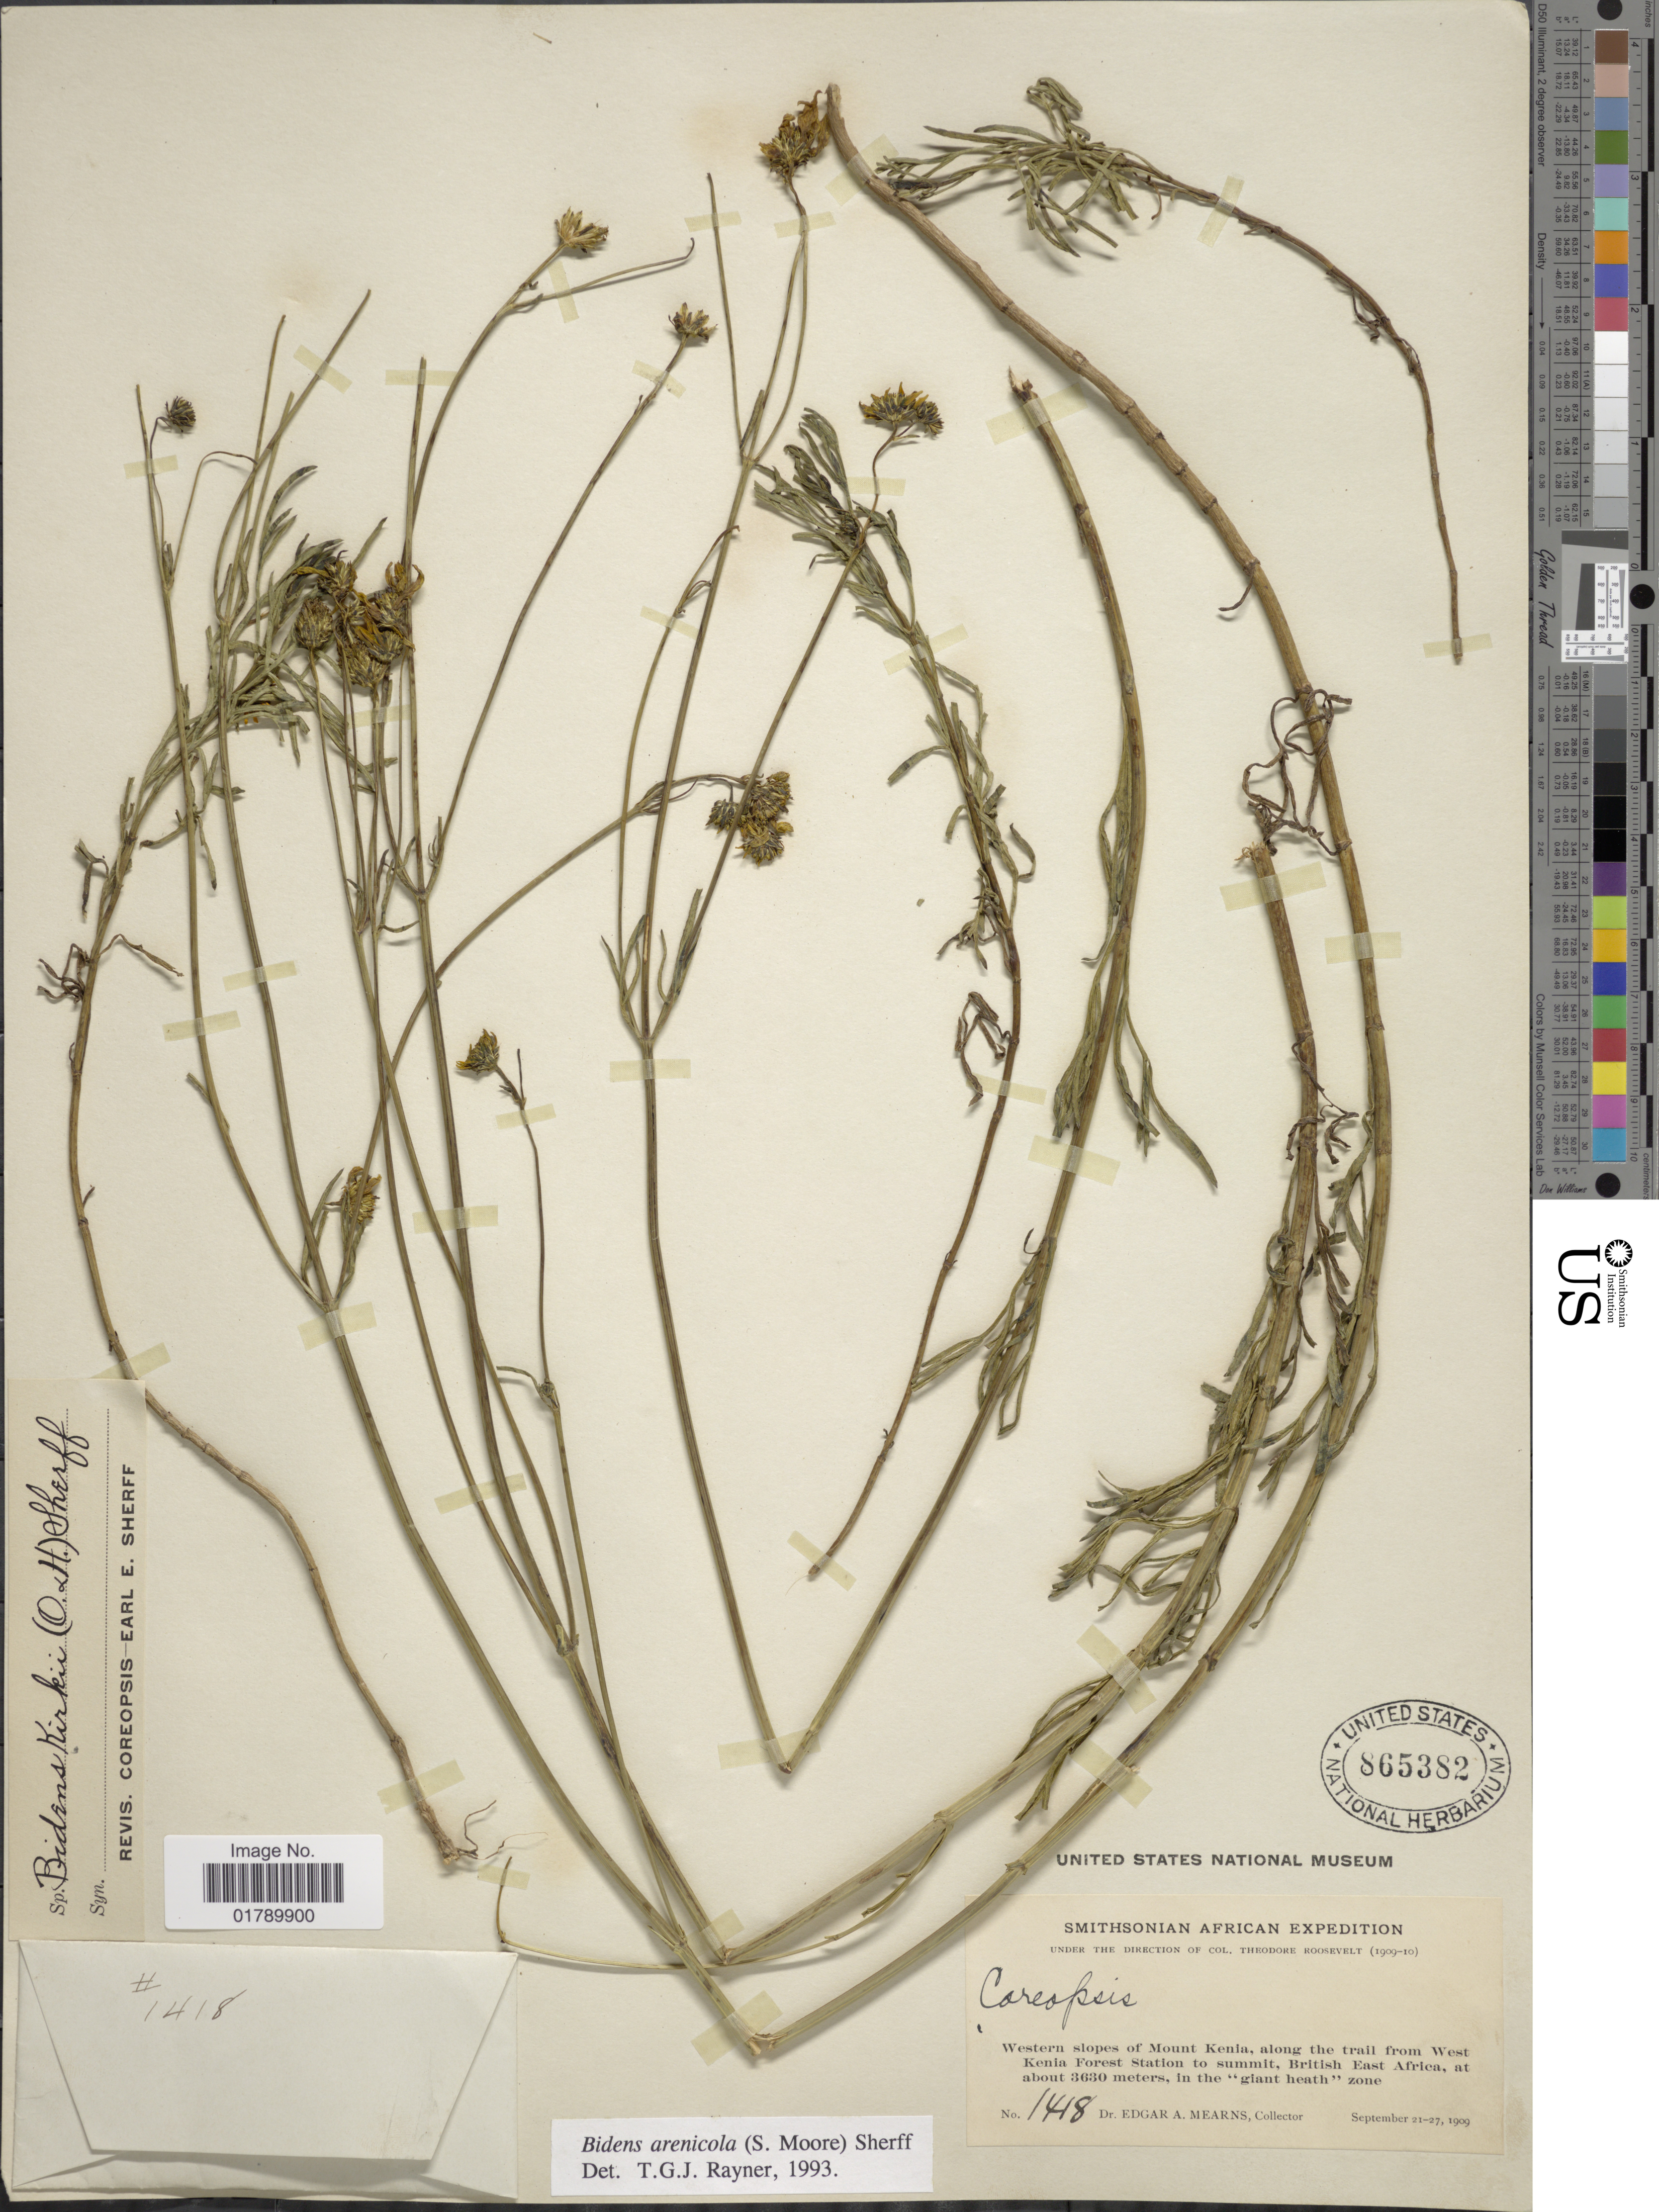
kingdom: Plantae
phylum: Tracheophyta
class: Magnoliopsida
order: Asterales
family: Asteraceae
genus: Bidens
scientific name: Bidens arenicola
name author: (S. Moore) Sherff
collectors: E. A. Mearns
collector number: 1418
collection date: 1909-09-21/1909-09-27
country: Kenya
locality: Western slpes of Mount Kenia, along trail from West Kenia Forest Station to summit, Brittish Wast Africa,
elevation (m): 3630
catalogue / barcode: US 865382